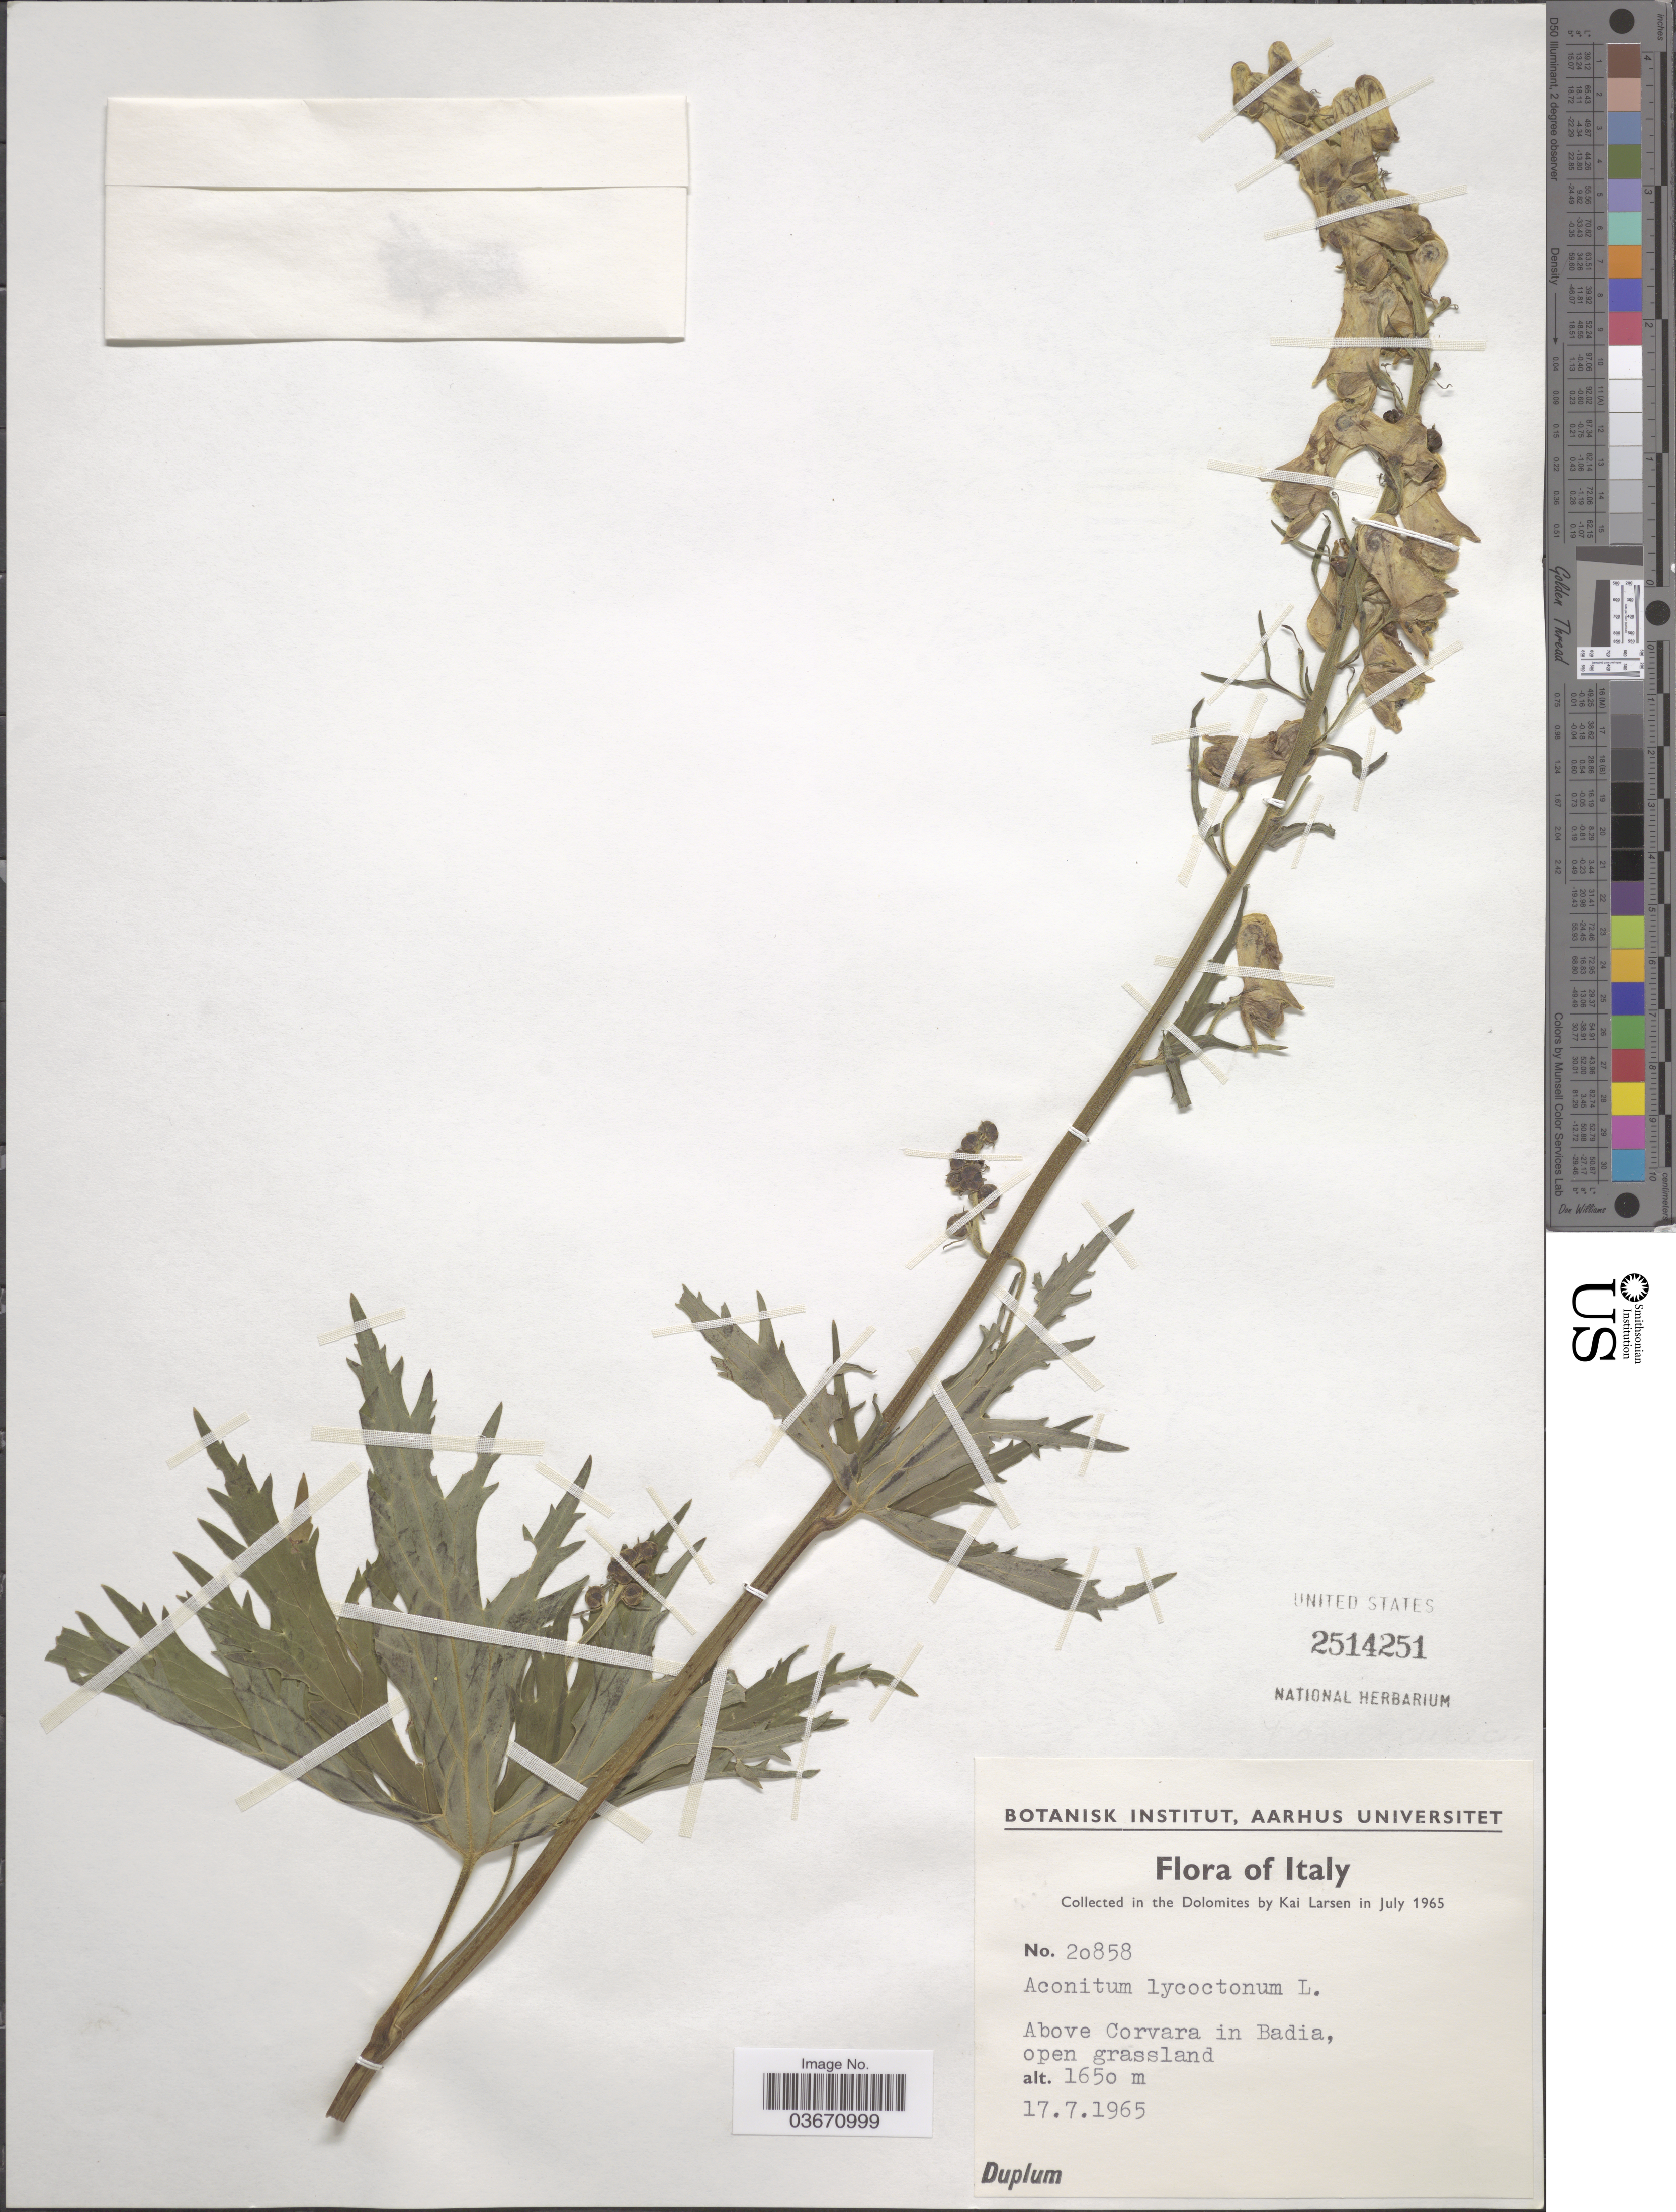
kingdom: Plantae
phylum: Tracheophyta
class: Magnoliopsida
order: Ranunculales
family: Ranunculaceae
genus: Aconitum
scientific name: Aconitum lycoctonum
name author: L.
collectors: K. Larsen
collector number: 20858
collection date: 1965-07-17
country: Italy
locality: Above Corvara in Badia.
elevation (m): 1650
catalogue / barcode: US 2514251